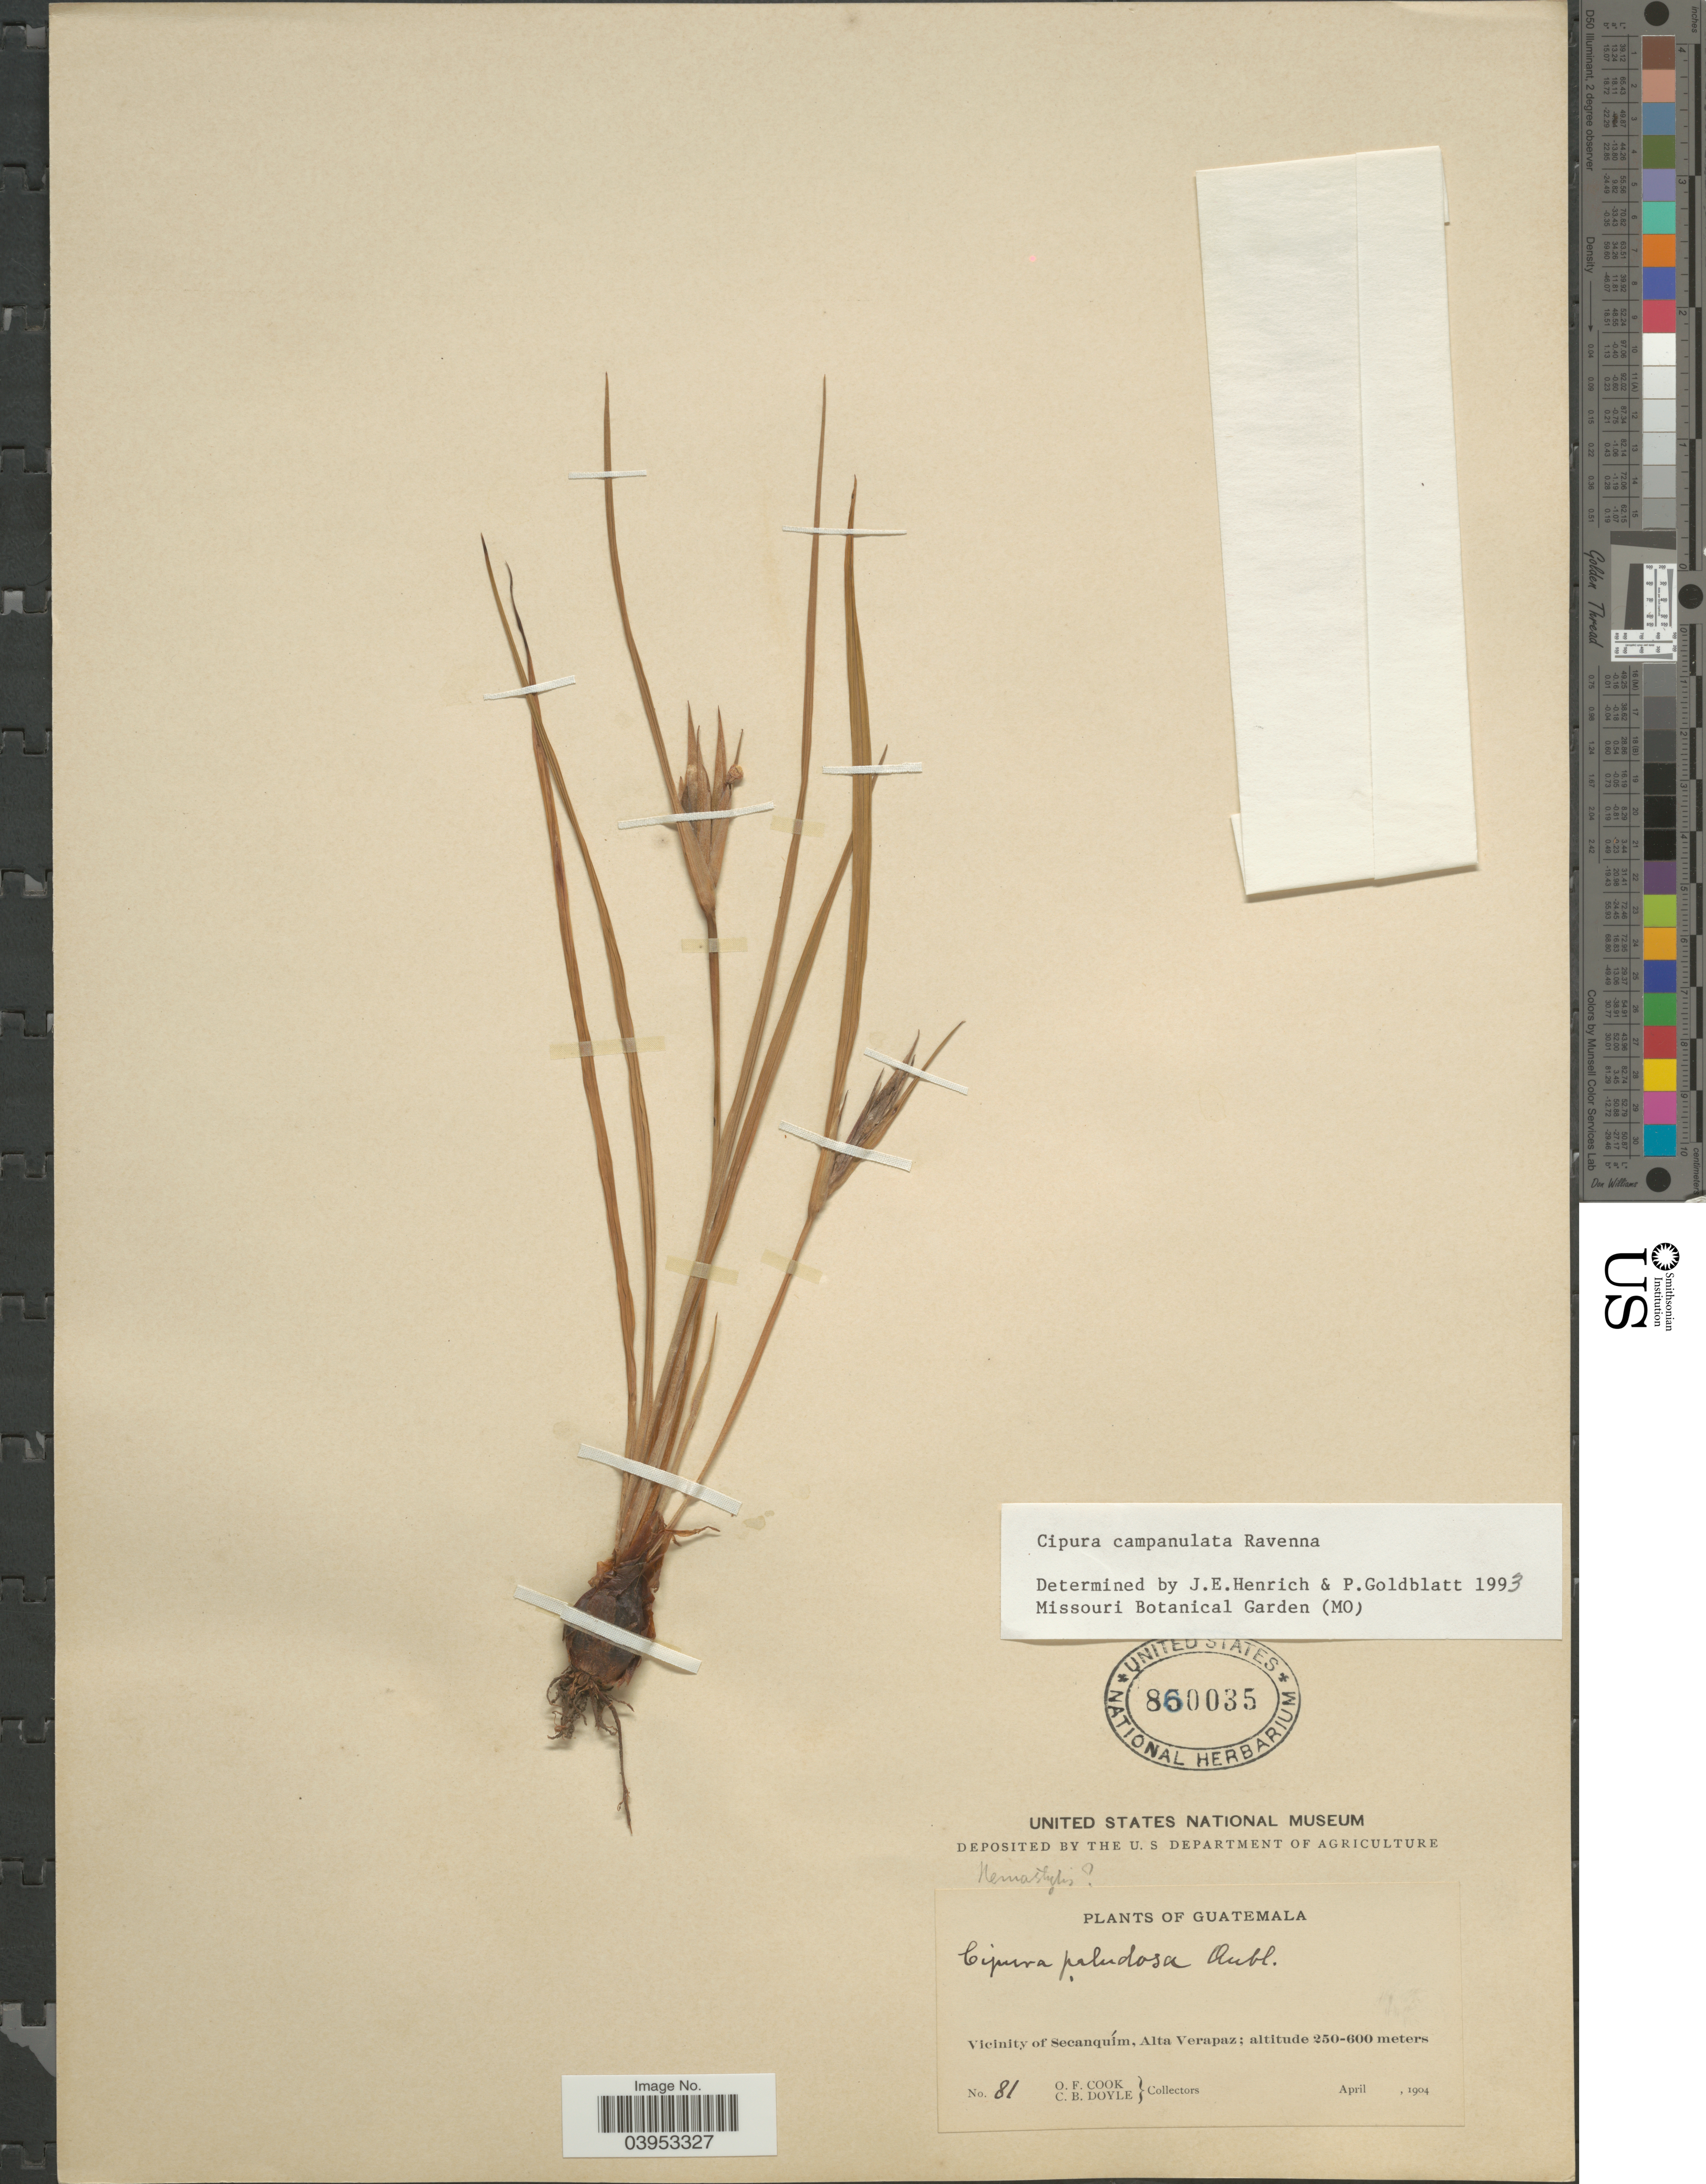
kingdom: Plantae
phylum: Tracheophyta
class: Liliopsida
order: Asparagales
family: Iridaceae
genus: Cipura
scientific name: Cipura campanulata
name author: Ravenna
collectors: O. F. Cook & C. Doyle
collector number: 81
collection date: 1904-04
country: Guatemala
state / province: Alta Verapaz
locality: Vicinity of Secanquím.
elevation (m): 250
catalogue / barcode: US 860035